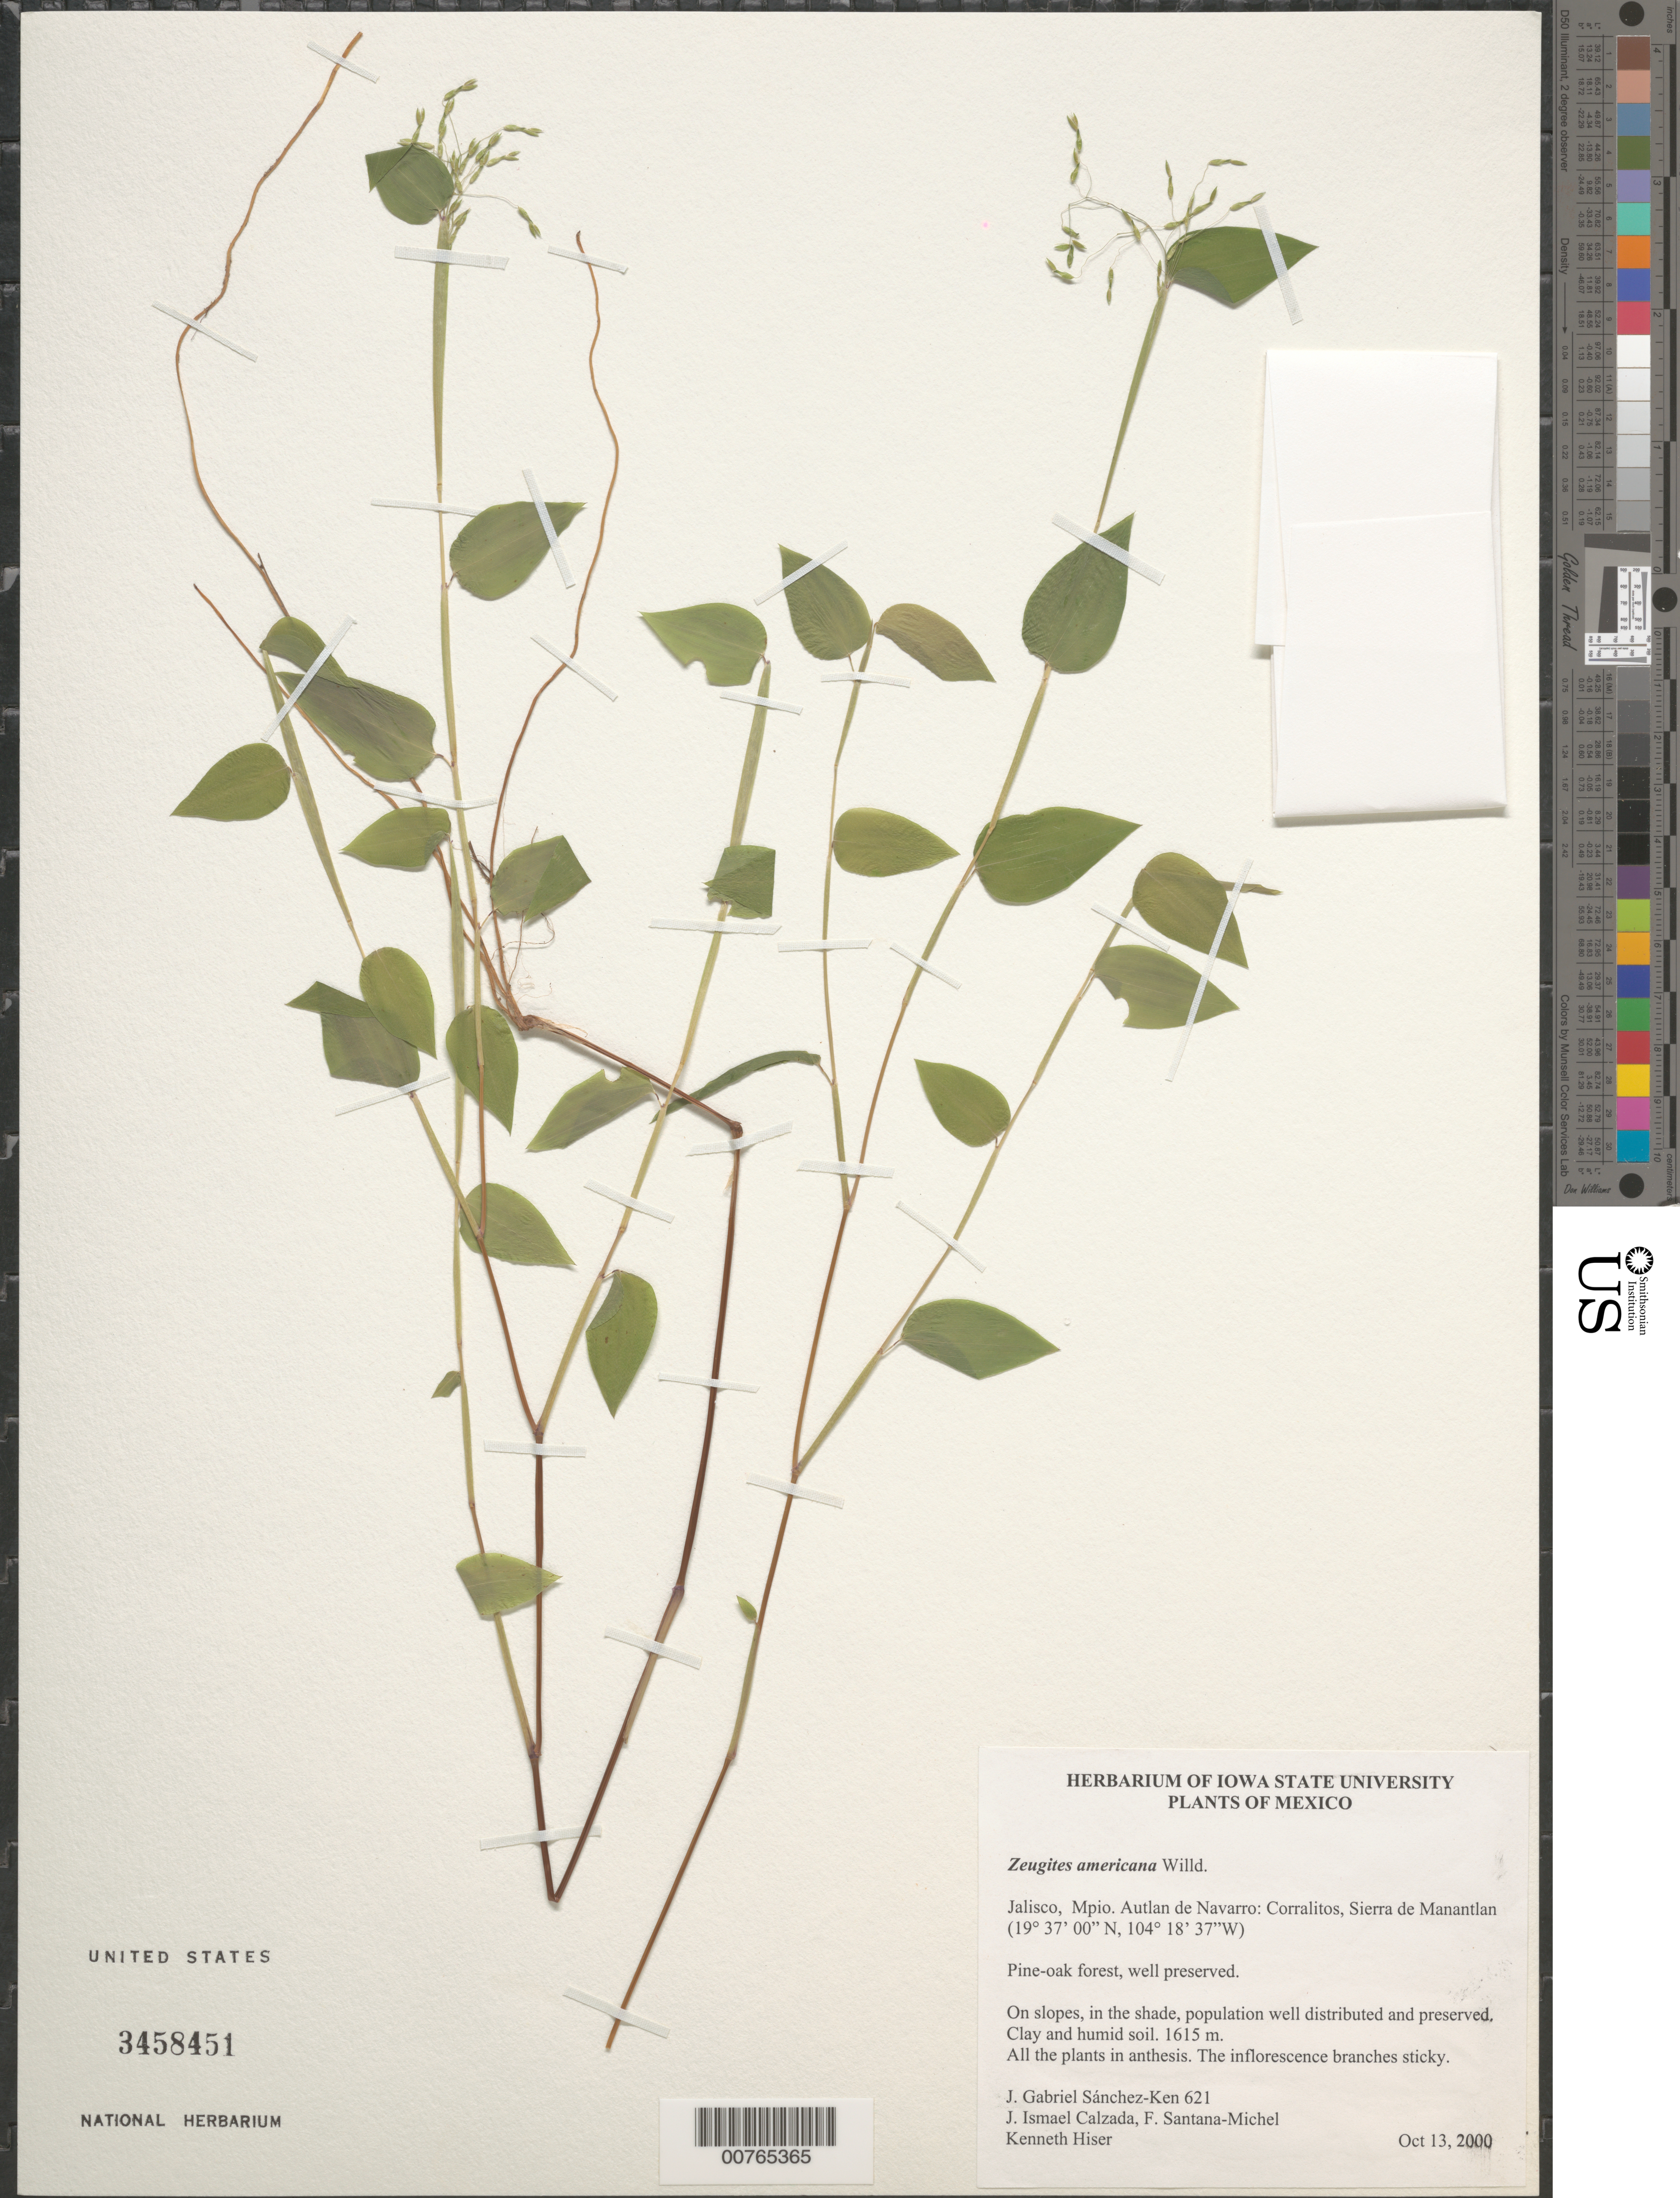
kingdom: Plantae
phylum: Tracheophyta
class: Liliopsida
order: Poales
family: Poaceae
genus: Zeugites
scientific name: Zeugites americanus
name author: Willd.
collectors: J. G. Sánchez-Ken, J. I. Calzada, F. J. Santana M. & K. Hiser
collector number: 621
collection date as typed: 13 Oct 2000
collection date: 2000-10-13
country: Mexico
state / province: Jalisco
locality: Autlan de Navarro, Corralitos, Sierra de Manantlan.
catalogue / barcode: US 3458451